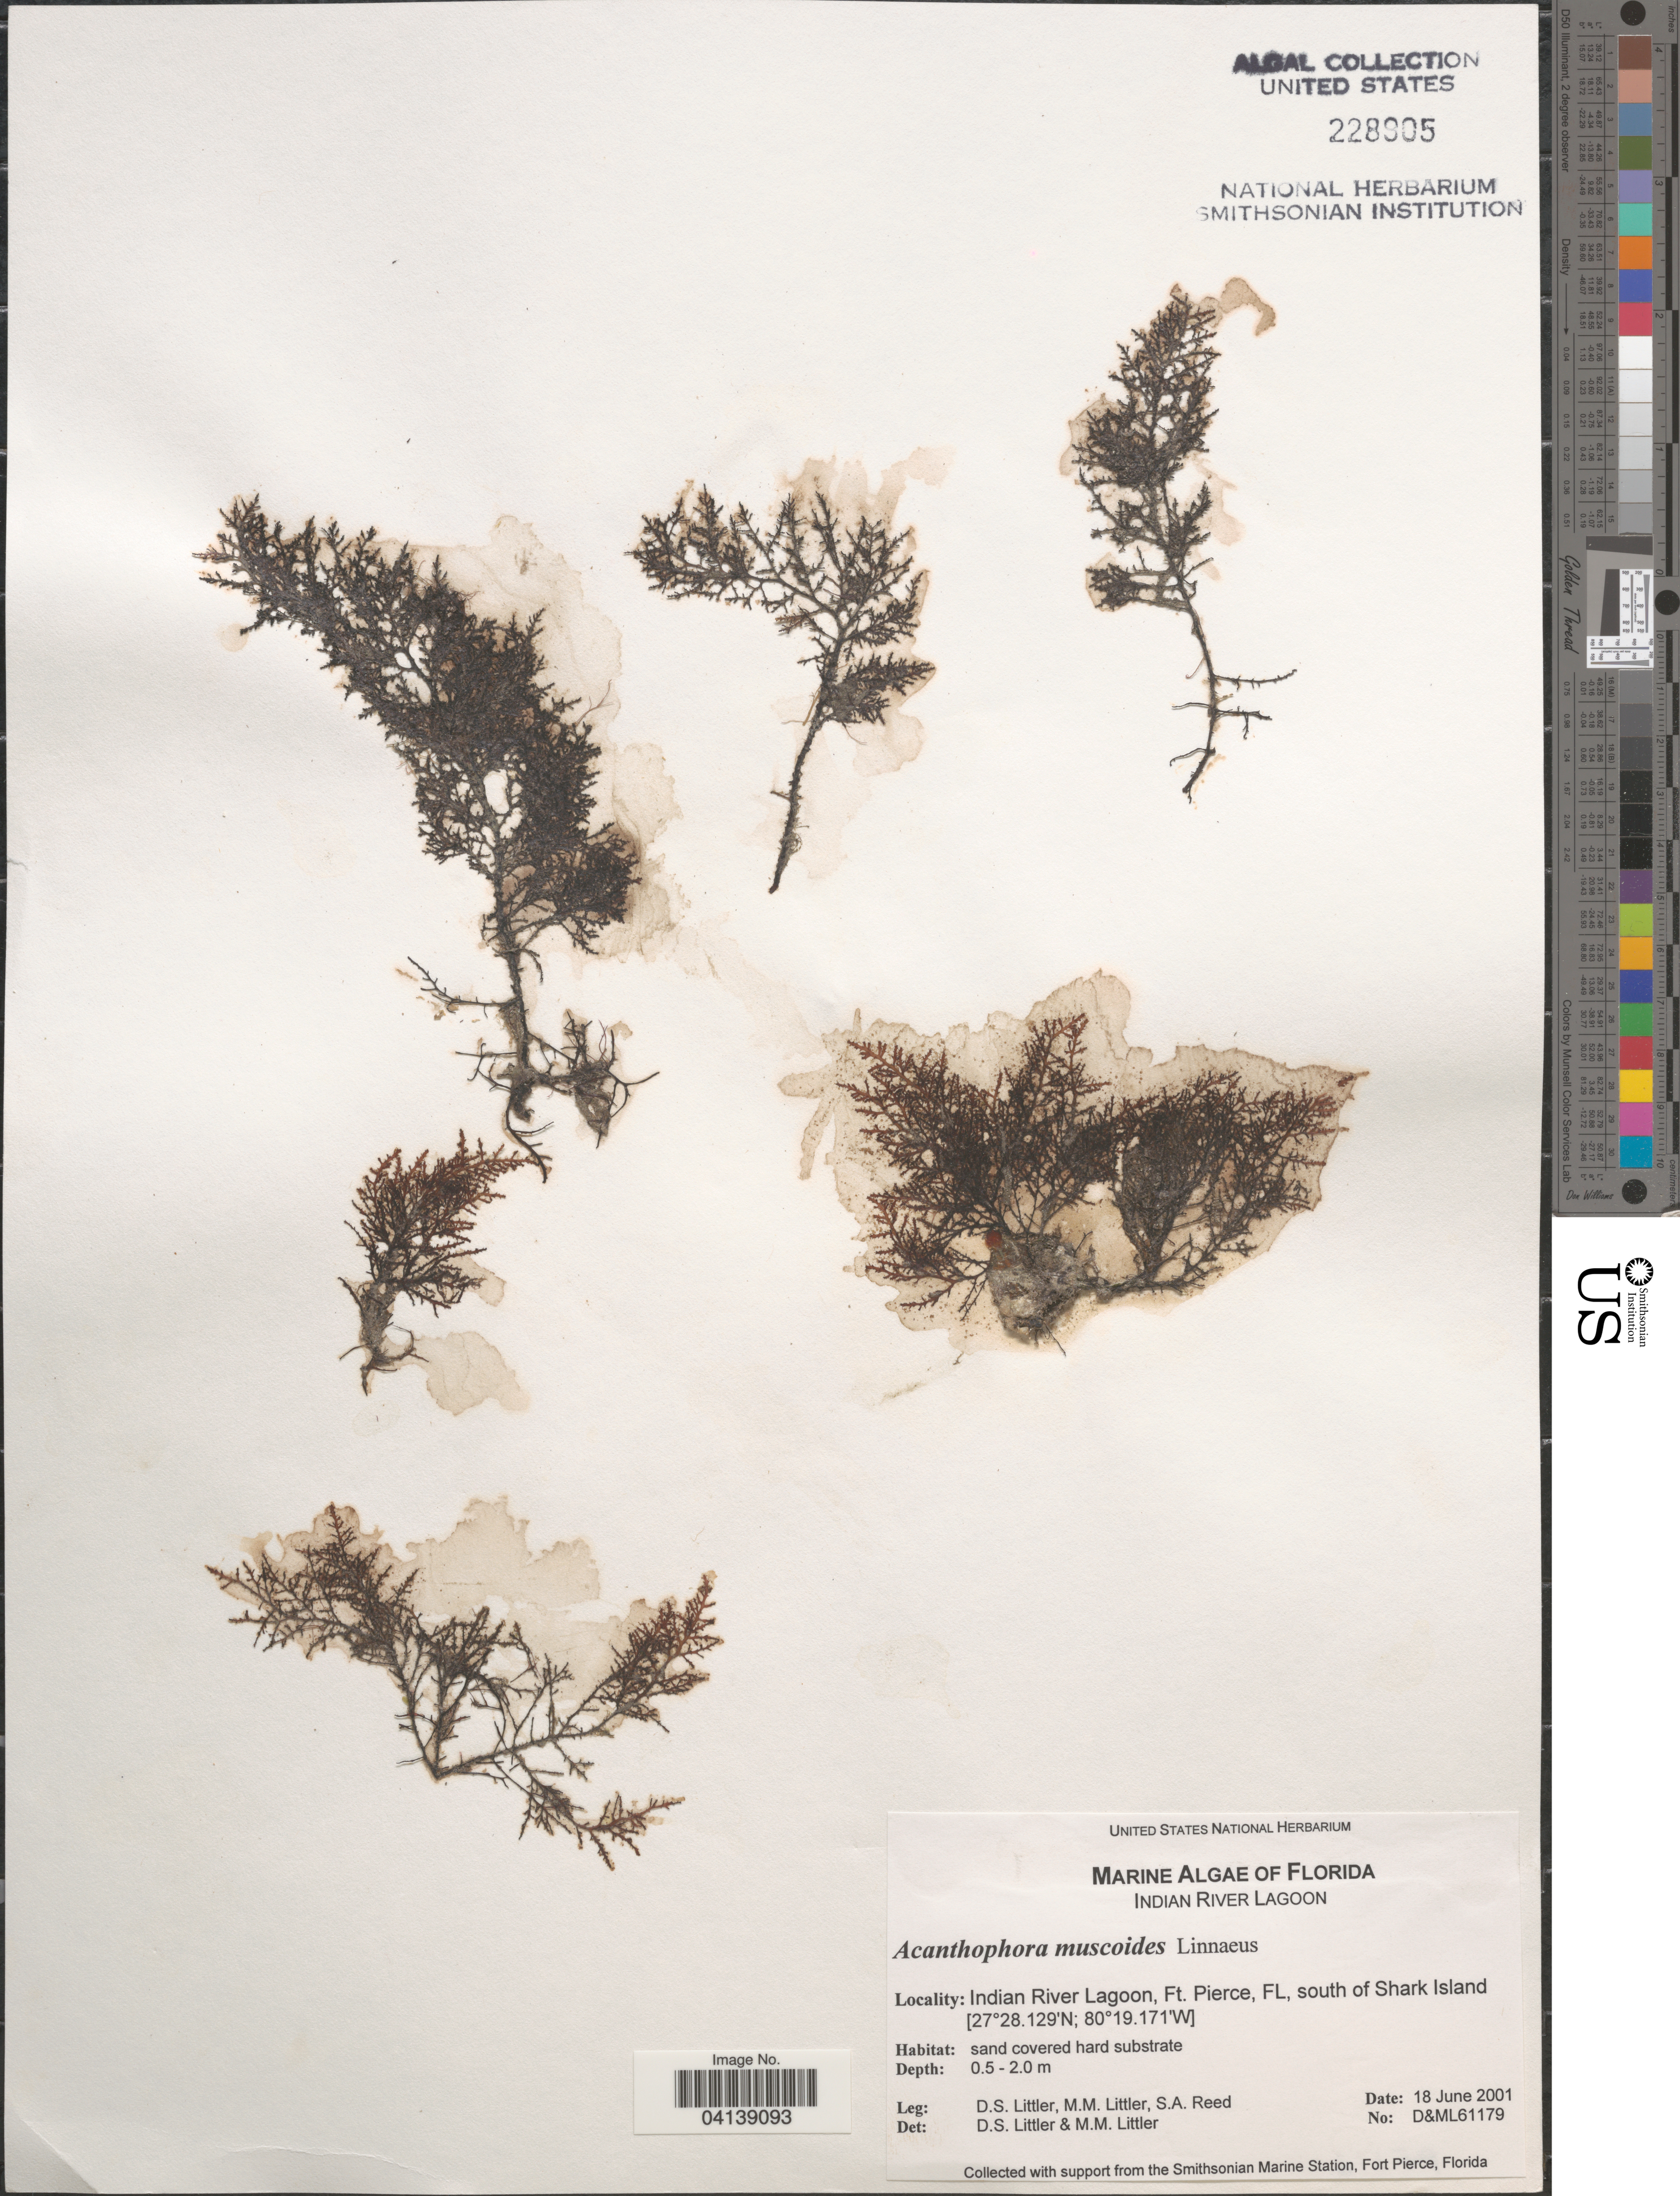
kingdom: Plantae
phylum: Rhodophyta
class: Florideophyceae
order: Ceramiales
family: Rhodomelaceae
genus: Acanthophora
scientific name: Acanthophora muscoides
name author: (C. Agardh) Bory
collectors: D. S. Littler & S. Reed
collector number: D&ML61179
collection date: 2001-06-18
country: United States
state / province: Florida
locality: Indian River Lagoon, Ft. Pierce, south of Shark Island.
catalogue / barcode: US 228905